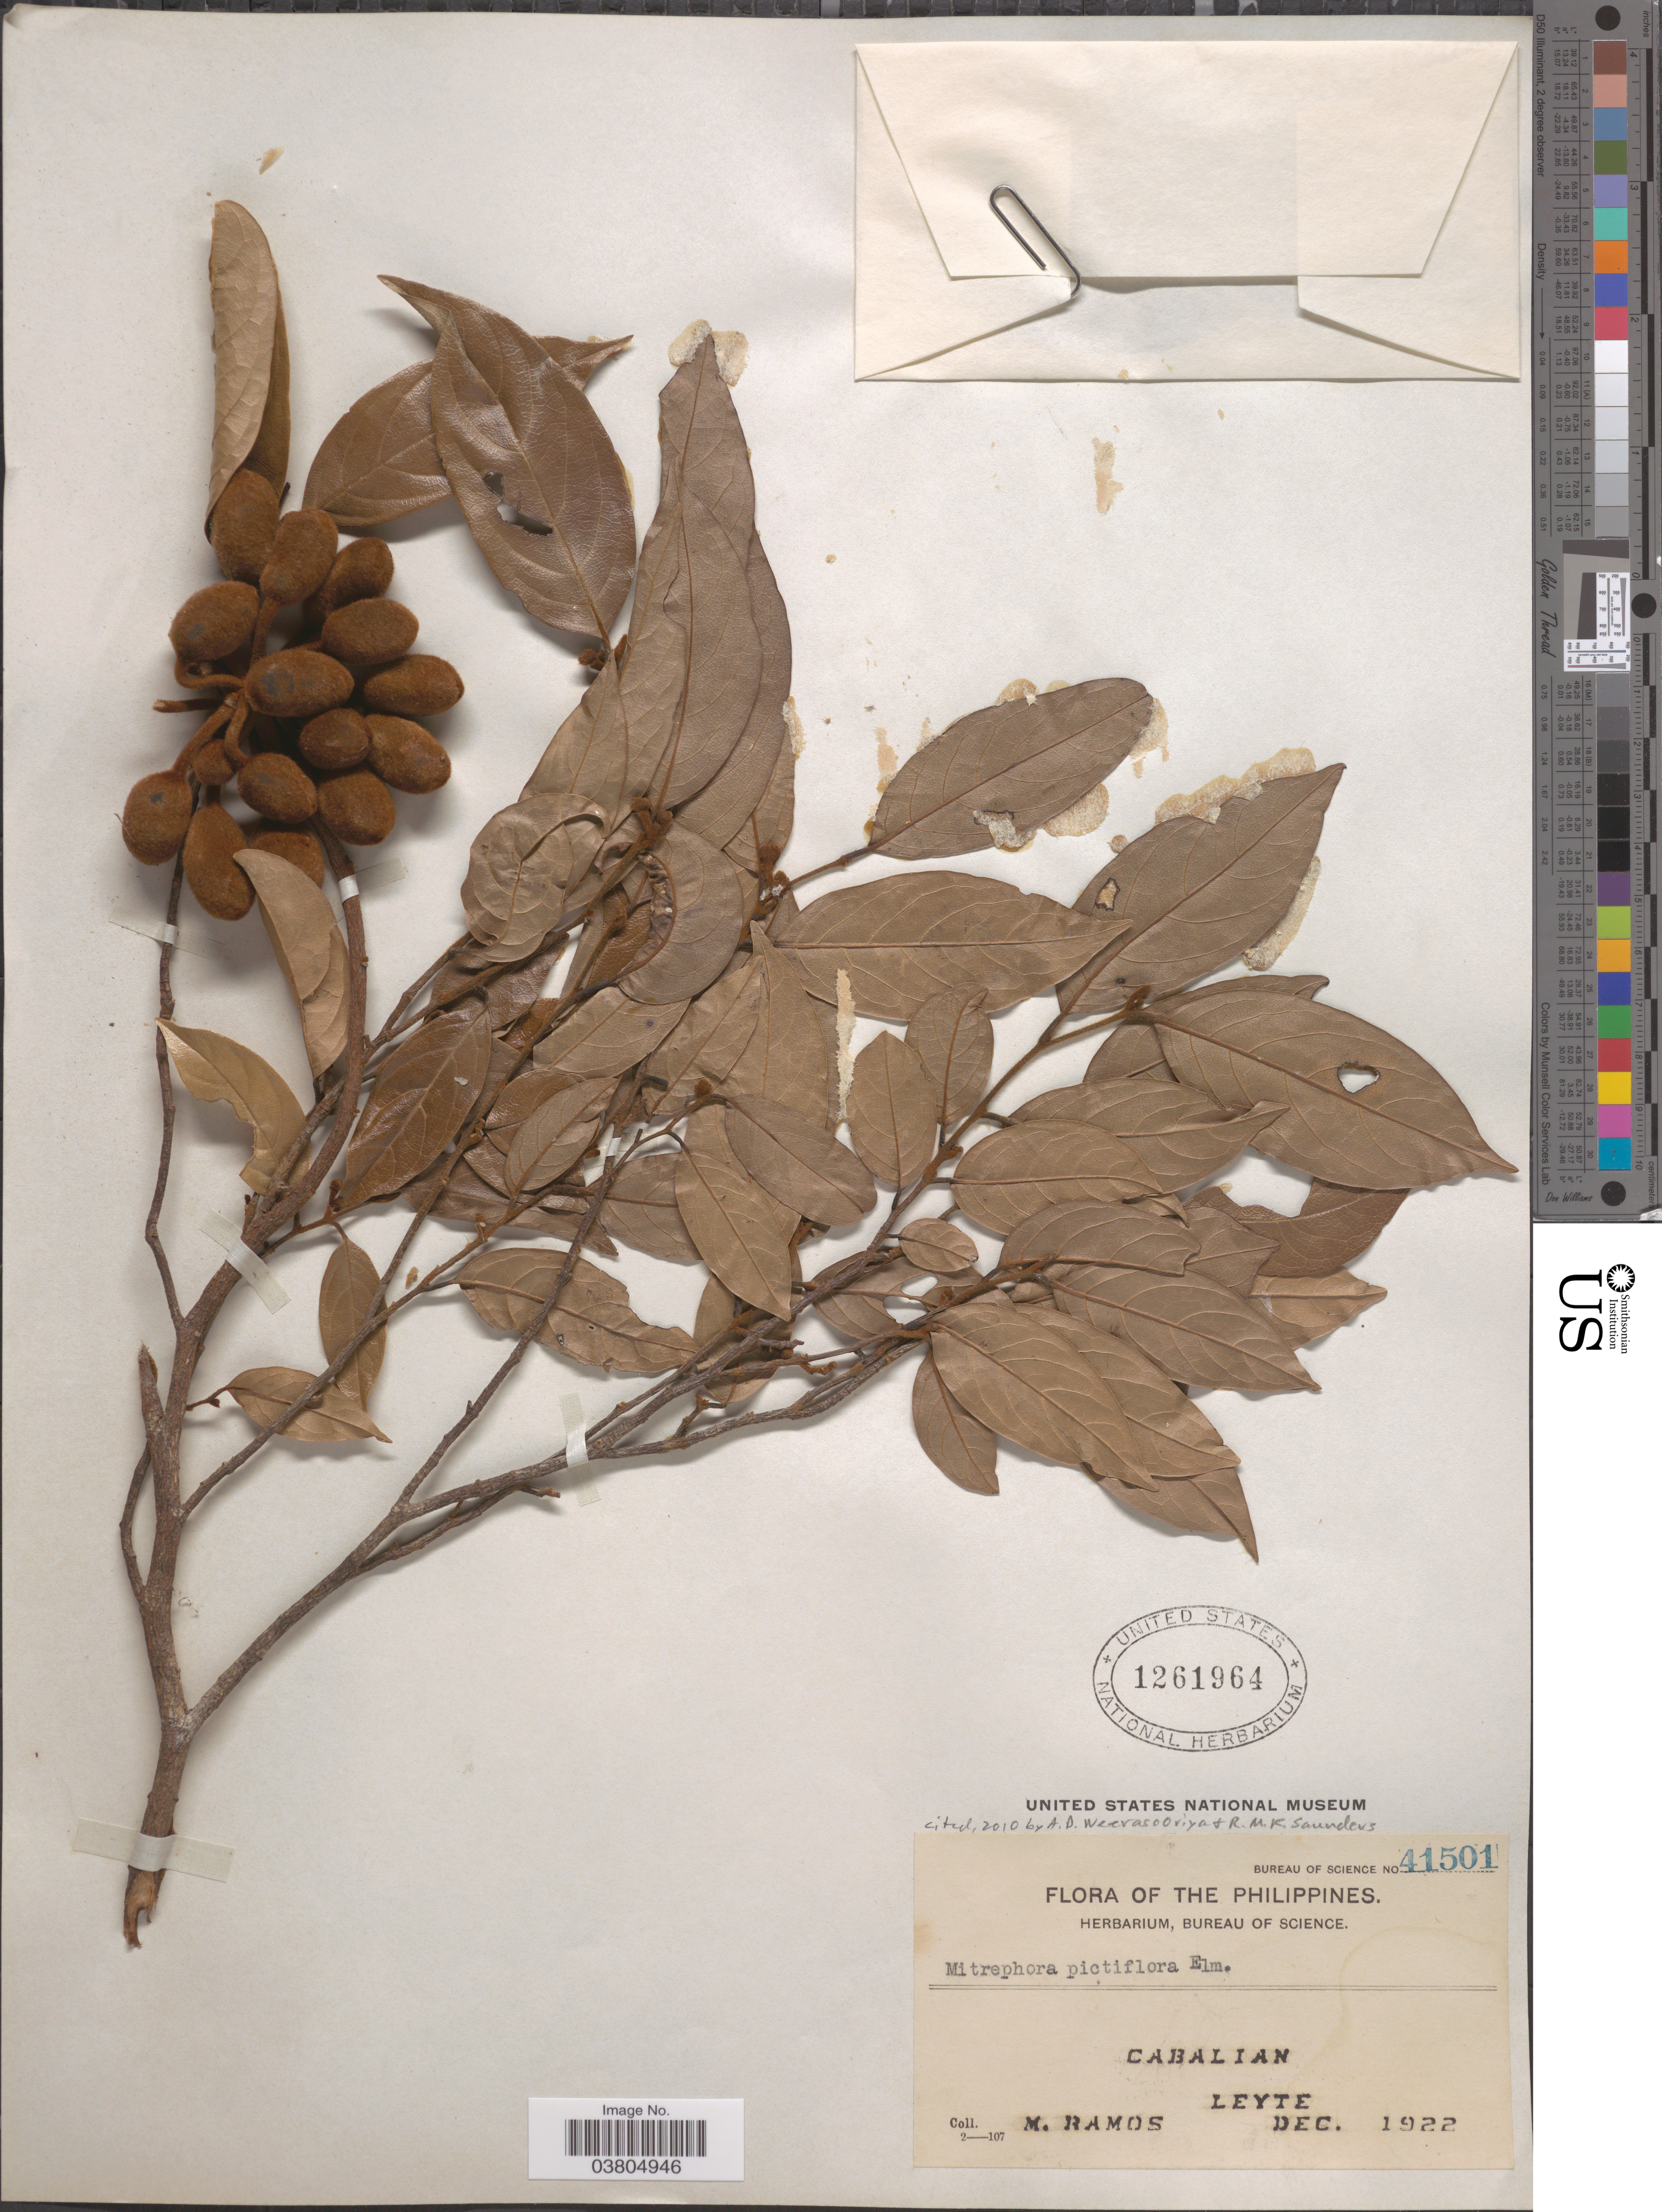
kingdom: Plantae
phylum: Tracheophyta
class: Magnoliopsida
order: Magnoliales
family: Annonaceae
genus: Mitrephora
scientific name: Mitrephora pictiflora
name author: Elmer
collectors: M. Ramos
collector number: Bureau of Science 41501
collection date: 1922-12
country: Philippines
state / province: Eastern Visayas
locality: Cabalian. Leyte.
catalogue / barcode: US 1261964